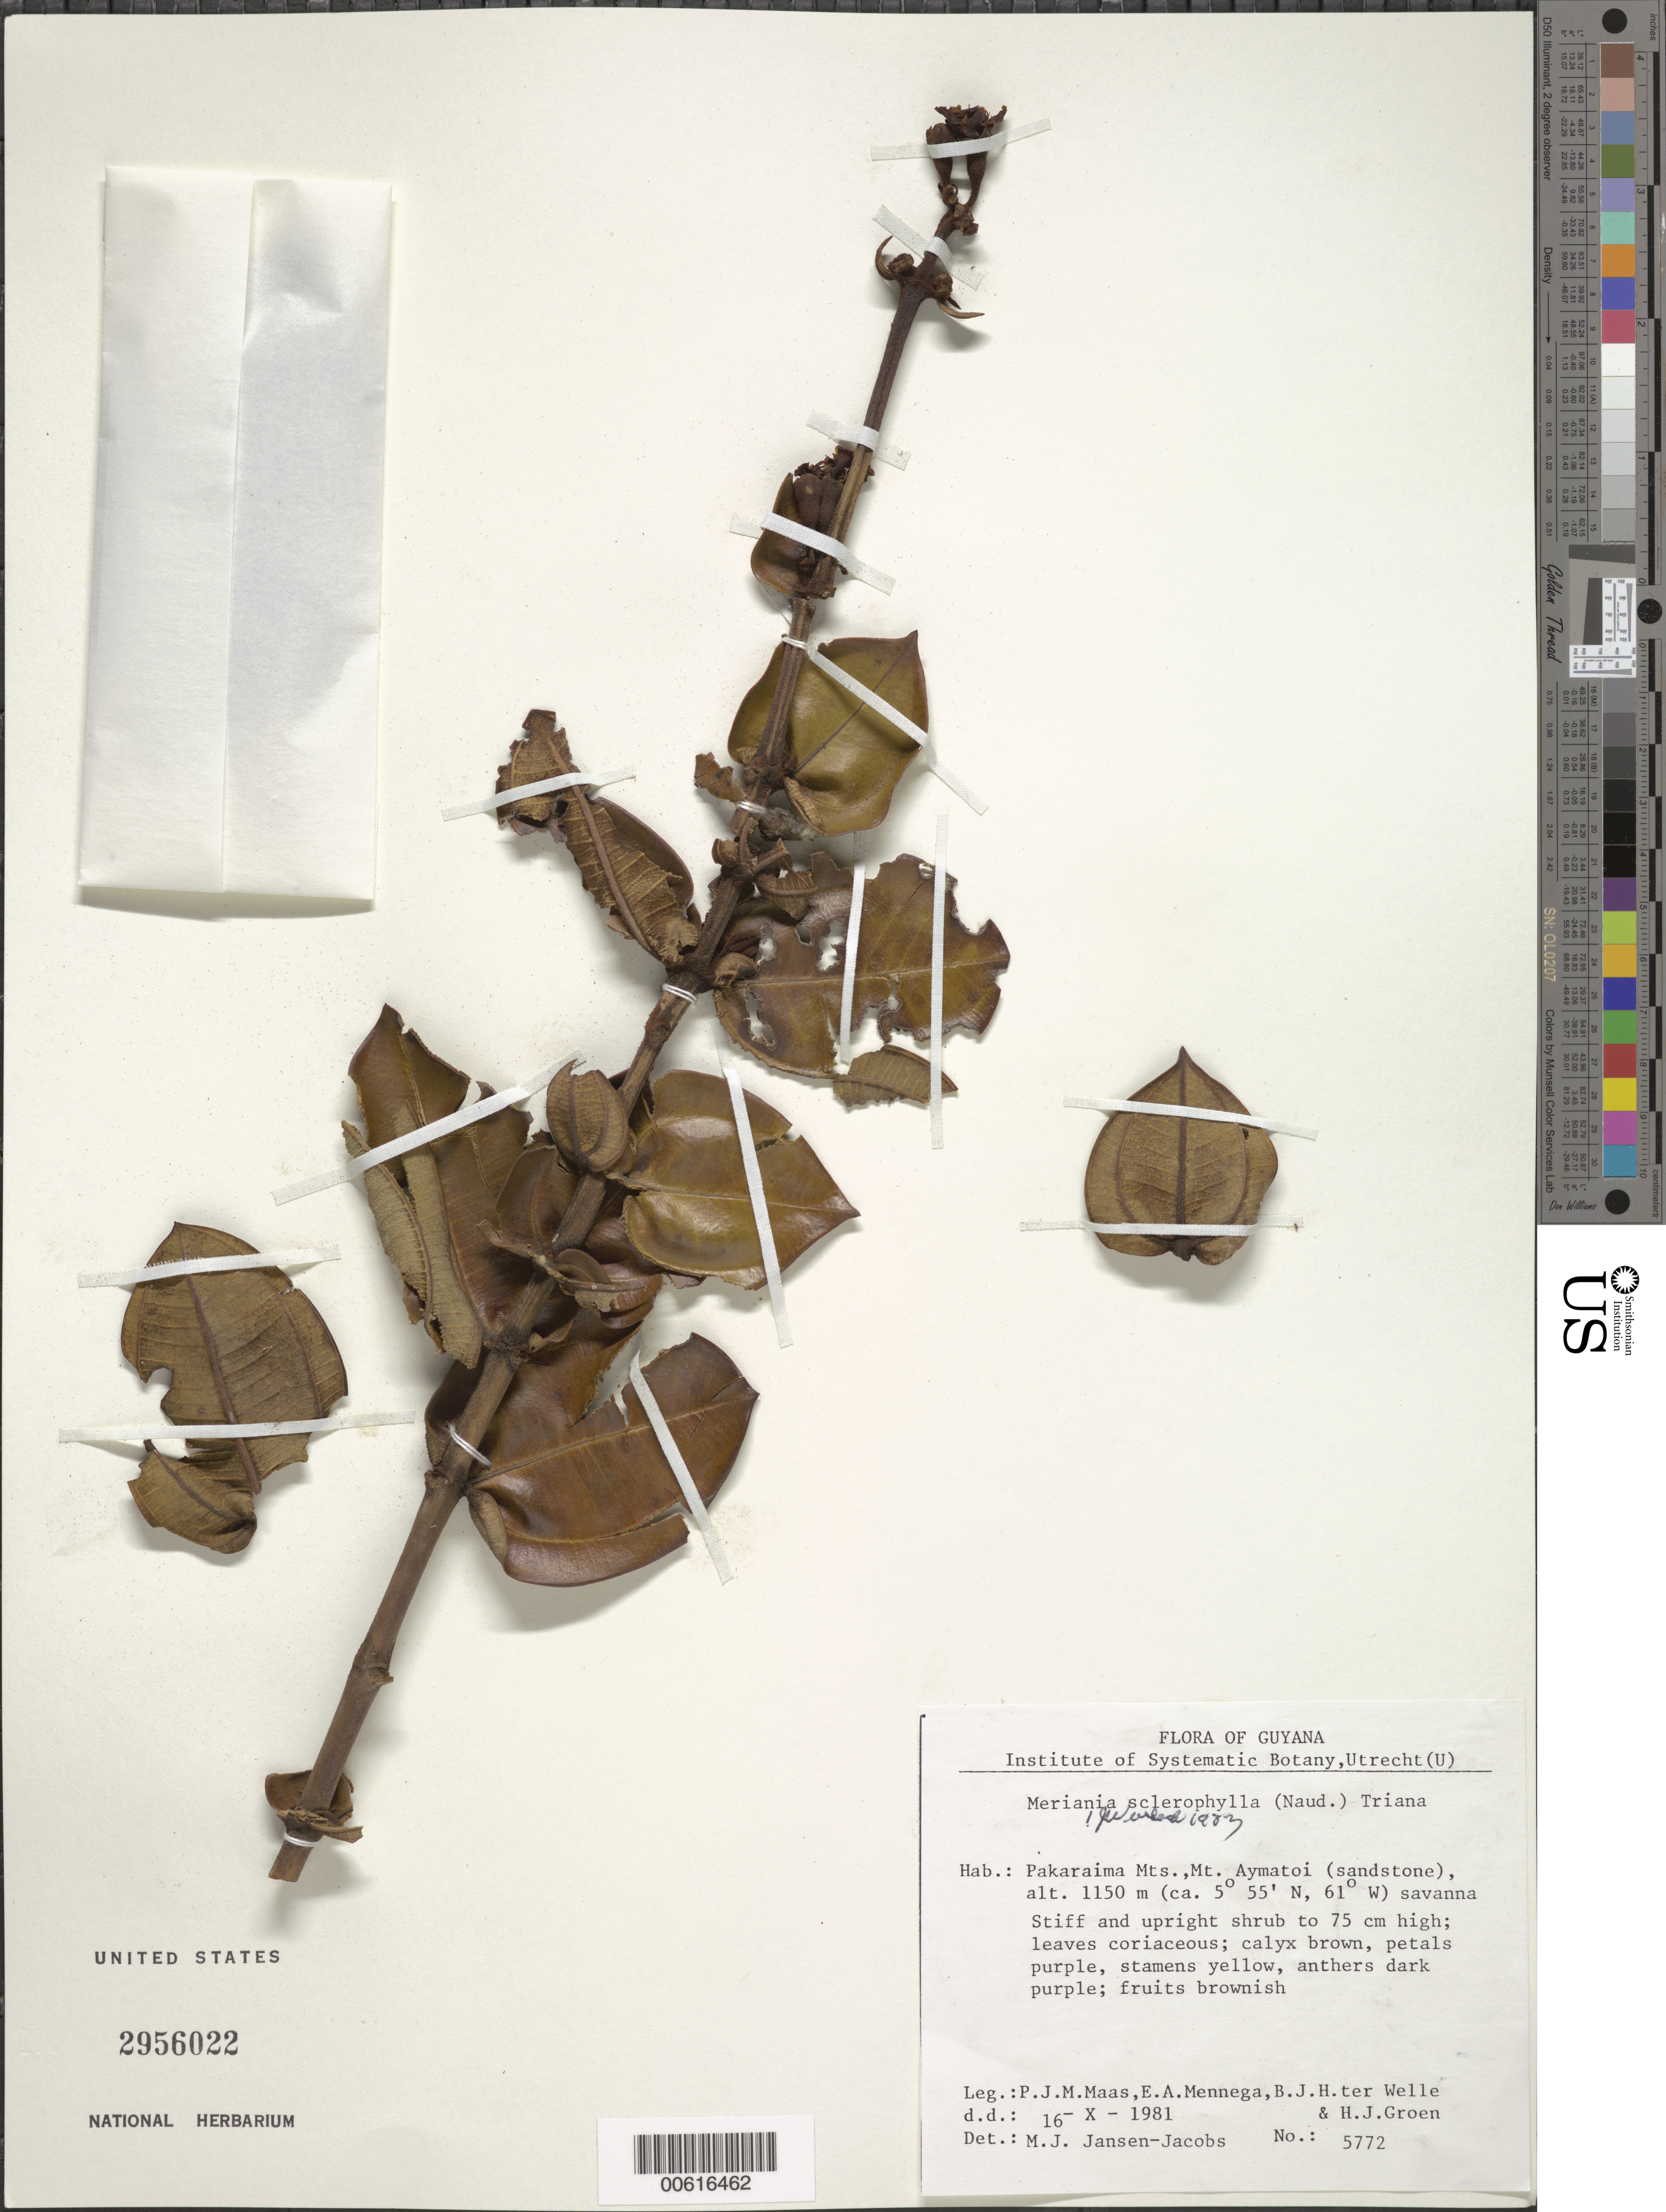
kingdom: Plantae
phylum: Tracheophyta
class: Magnoliopsida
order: Myrtales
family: Melastomataceae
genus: Meriania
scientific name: Meriania sclerophylla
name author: Triana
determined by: Wurdack, John J., (US), US (UNITED STATES)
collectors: P. Maas, E. A. Mennega, B. Welle & H. Groen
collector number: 5772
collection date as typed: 16-Oct-81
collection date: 1981-10-16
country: Guyana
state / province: Cuyuni-Mazaruni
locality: Mt. Aymatoi, Pakaraima Mts.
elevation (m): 1150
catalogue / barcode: US 2956022